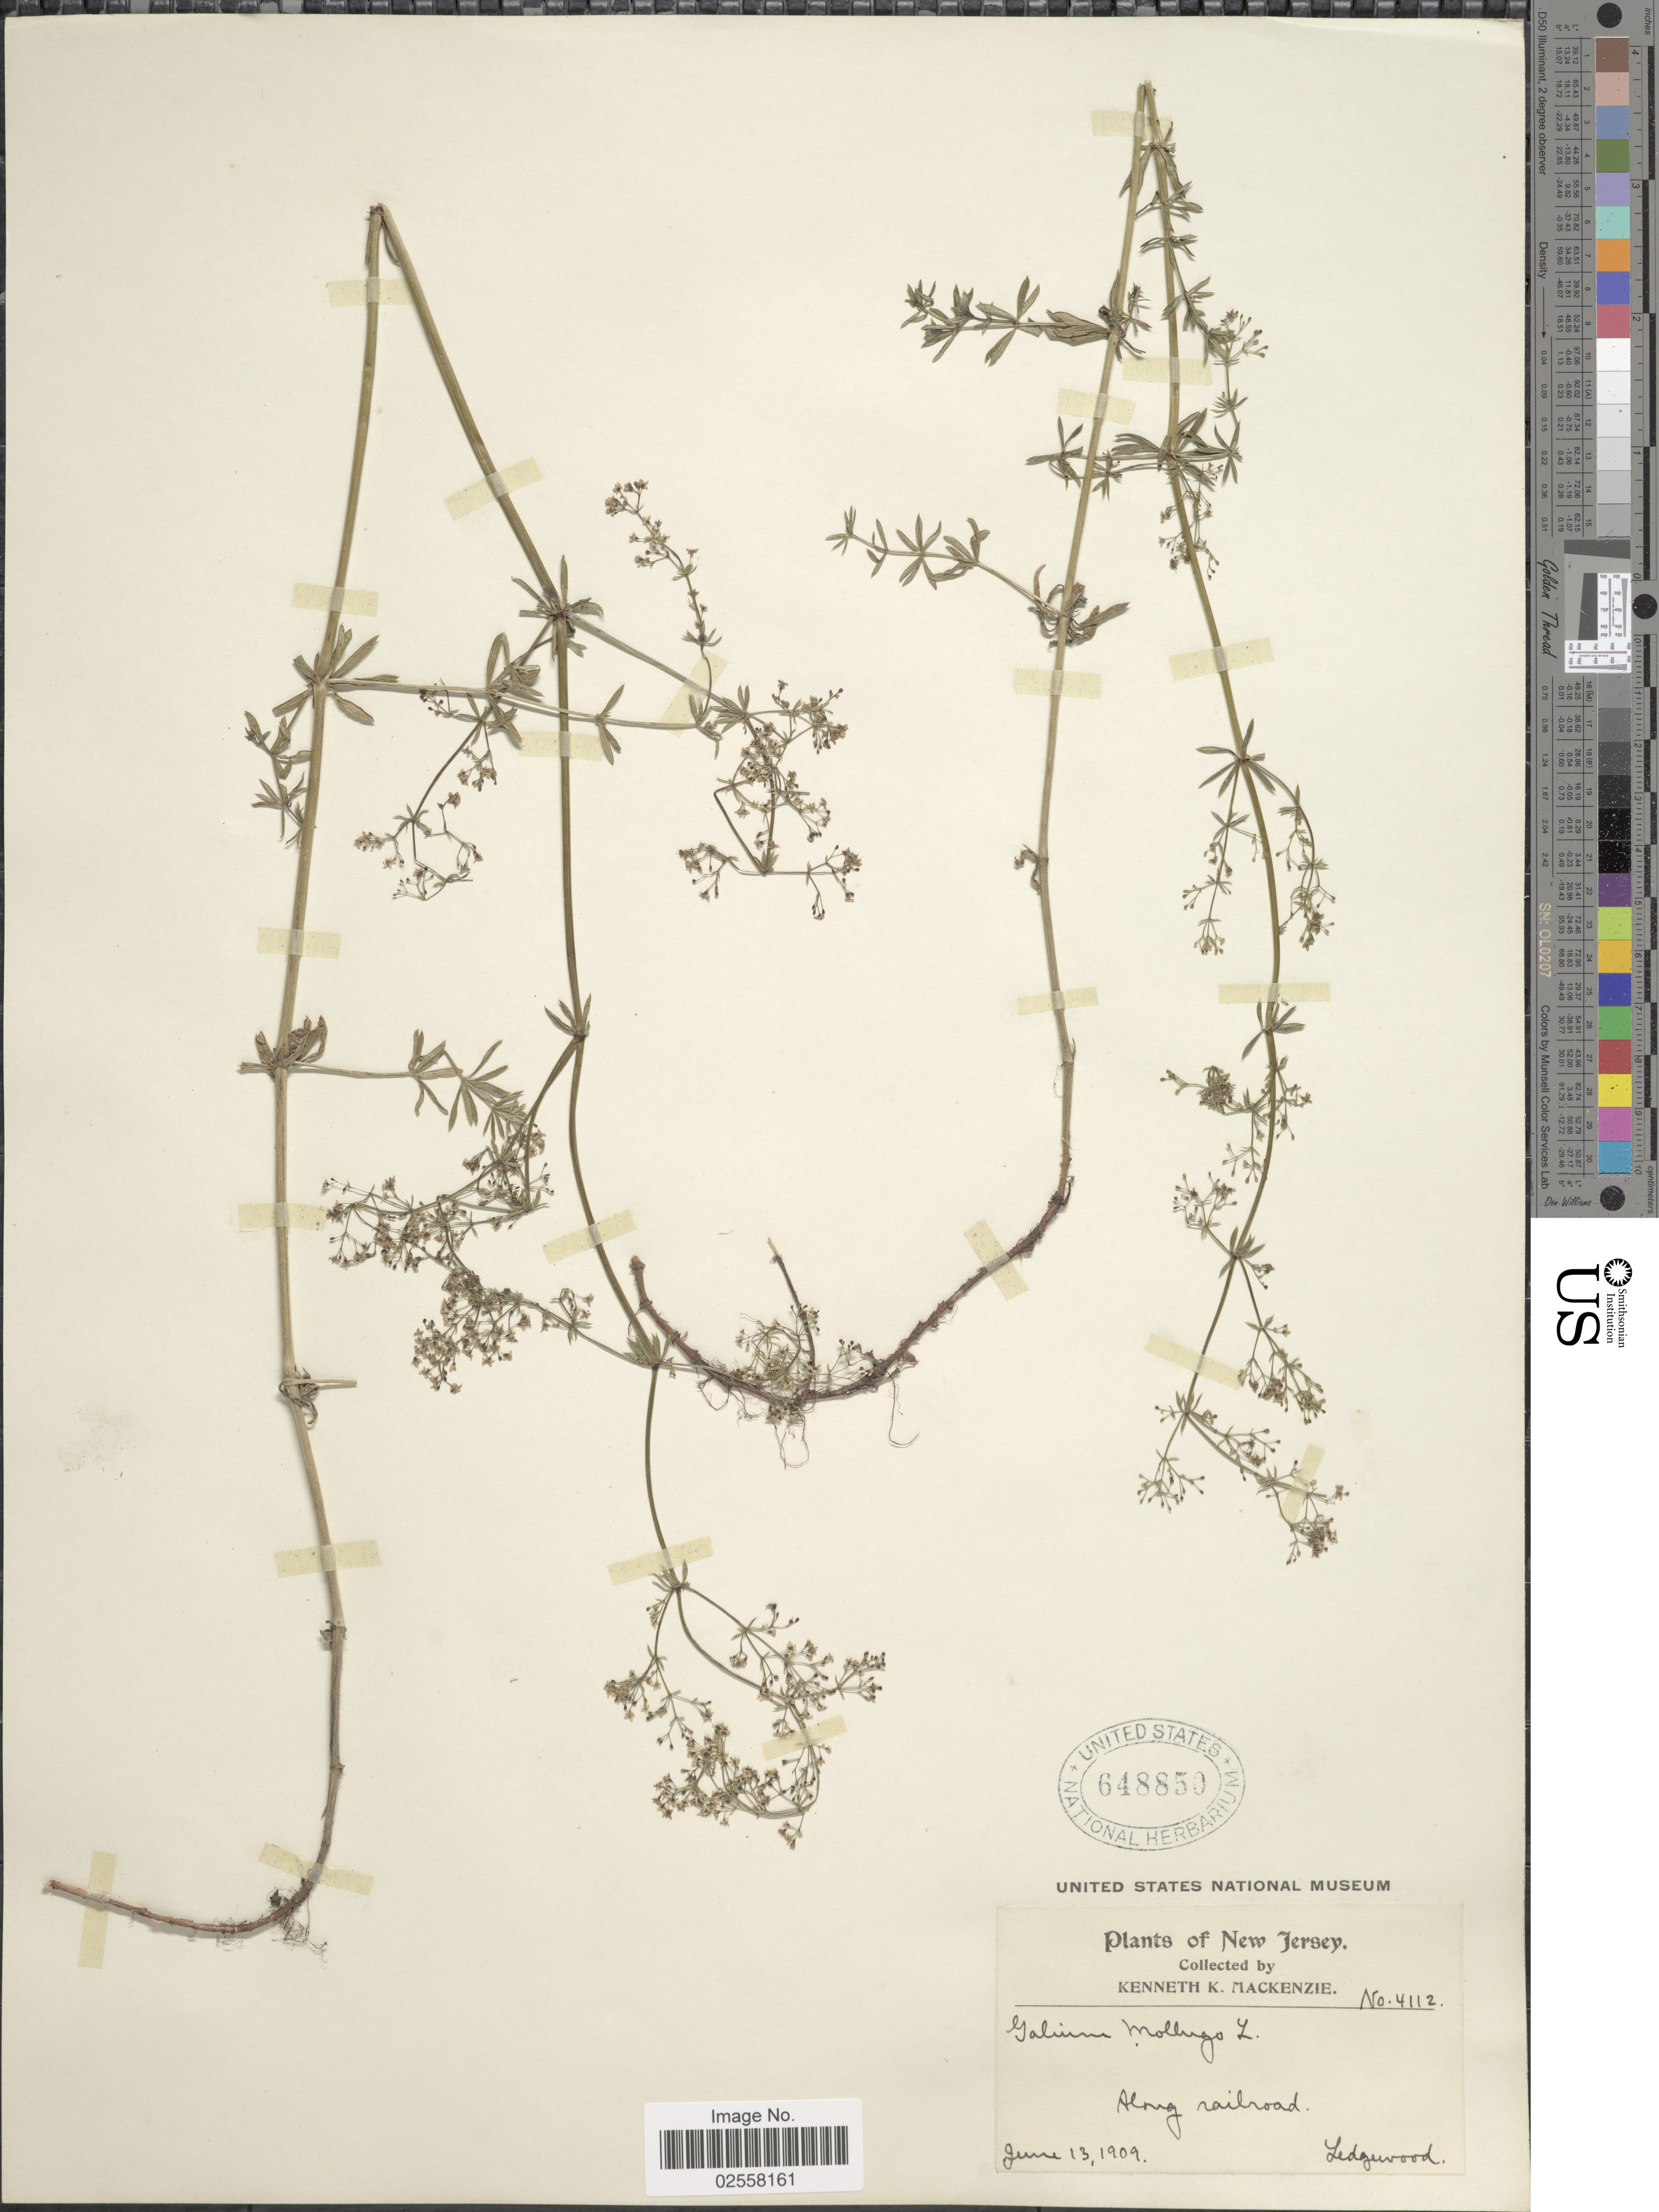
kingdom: Plantae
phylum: Tracheophyta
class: Magnoliopsida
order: Gentianales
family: Rubiaceae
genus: Galium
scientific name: Galium mollugo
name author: L.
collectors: K. K. Mackenzie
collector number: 4112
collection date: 1909-06-13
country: United States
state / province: New Jersey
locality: Along railroad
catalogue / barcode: US 648850